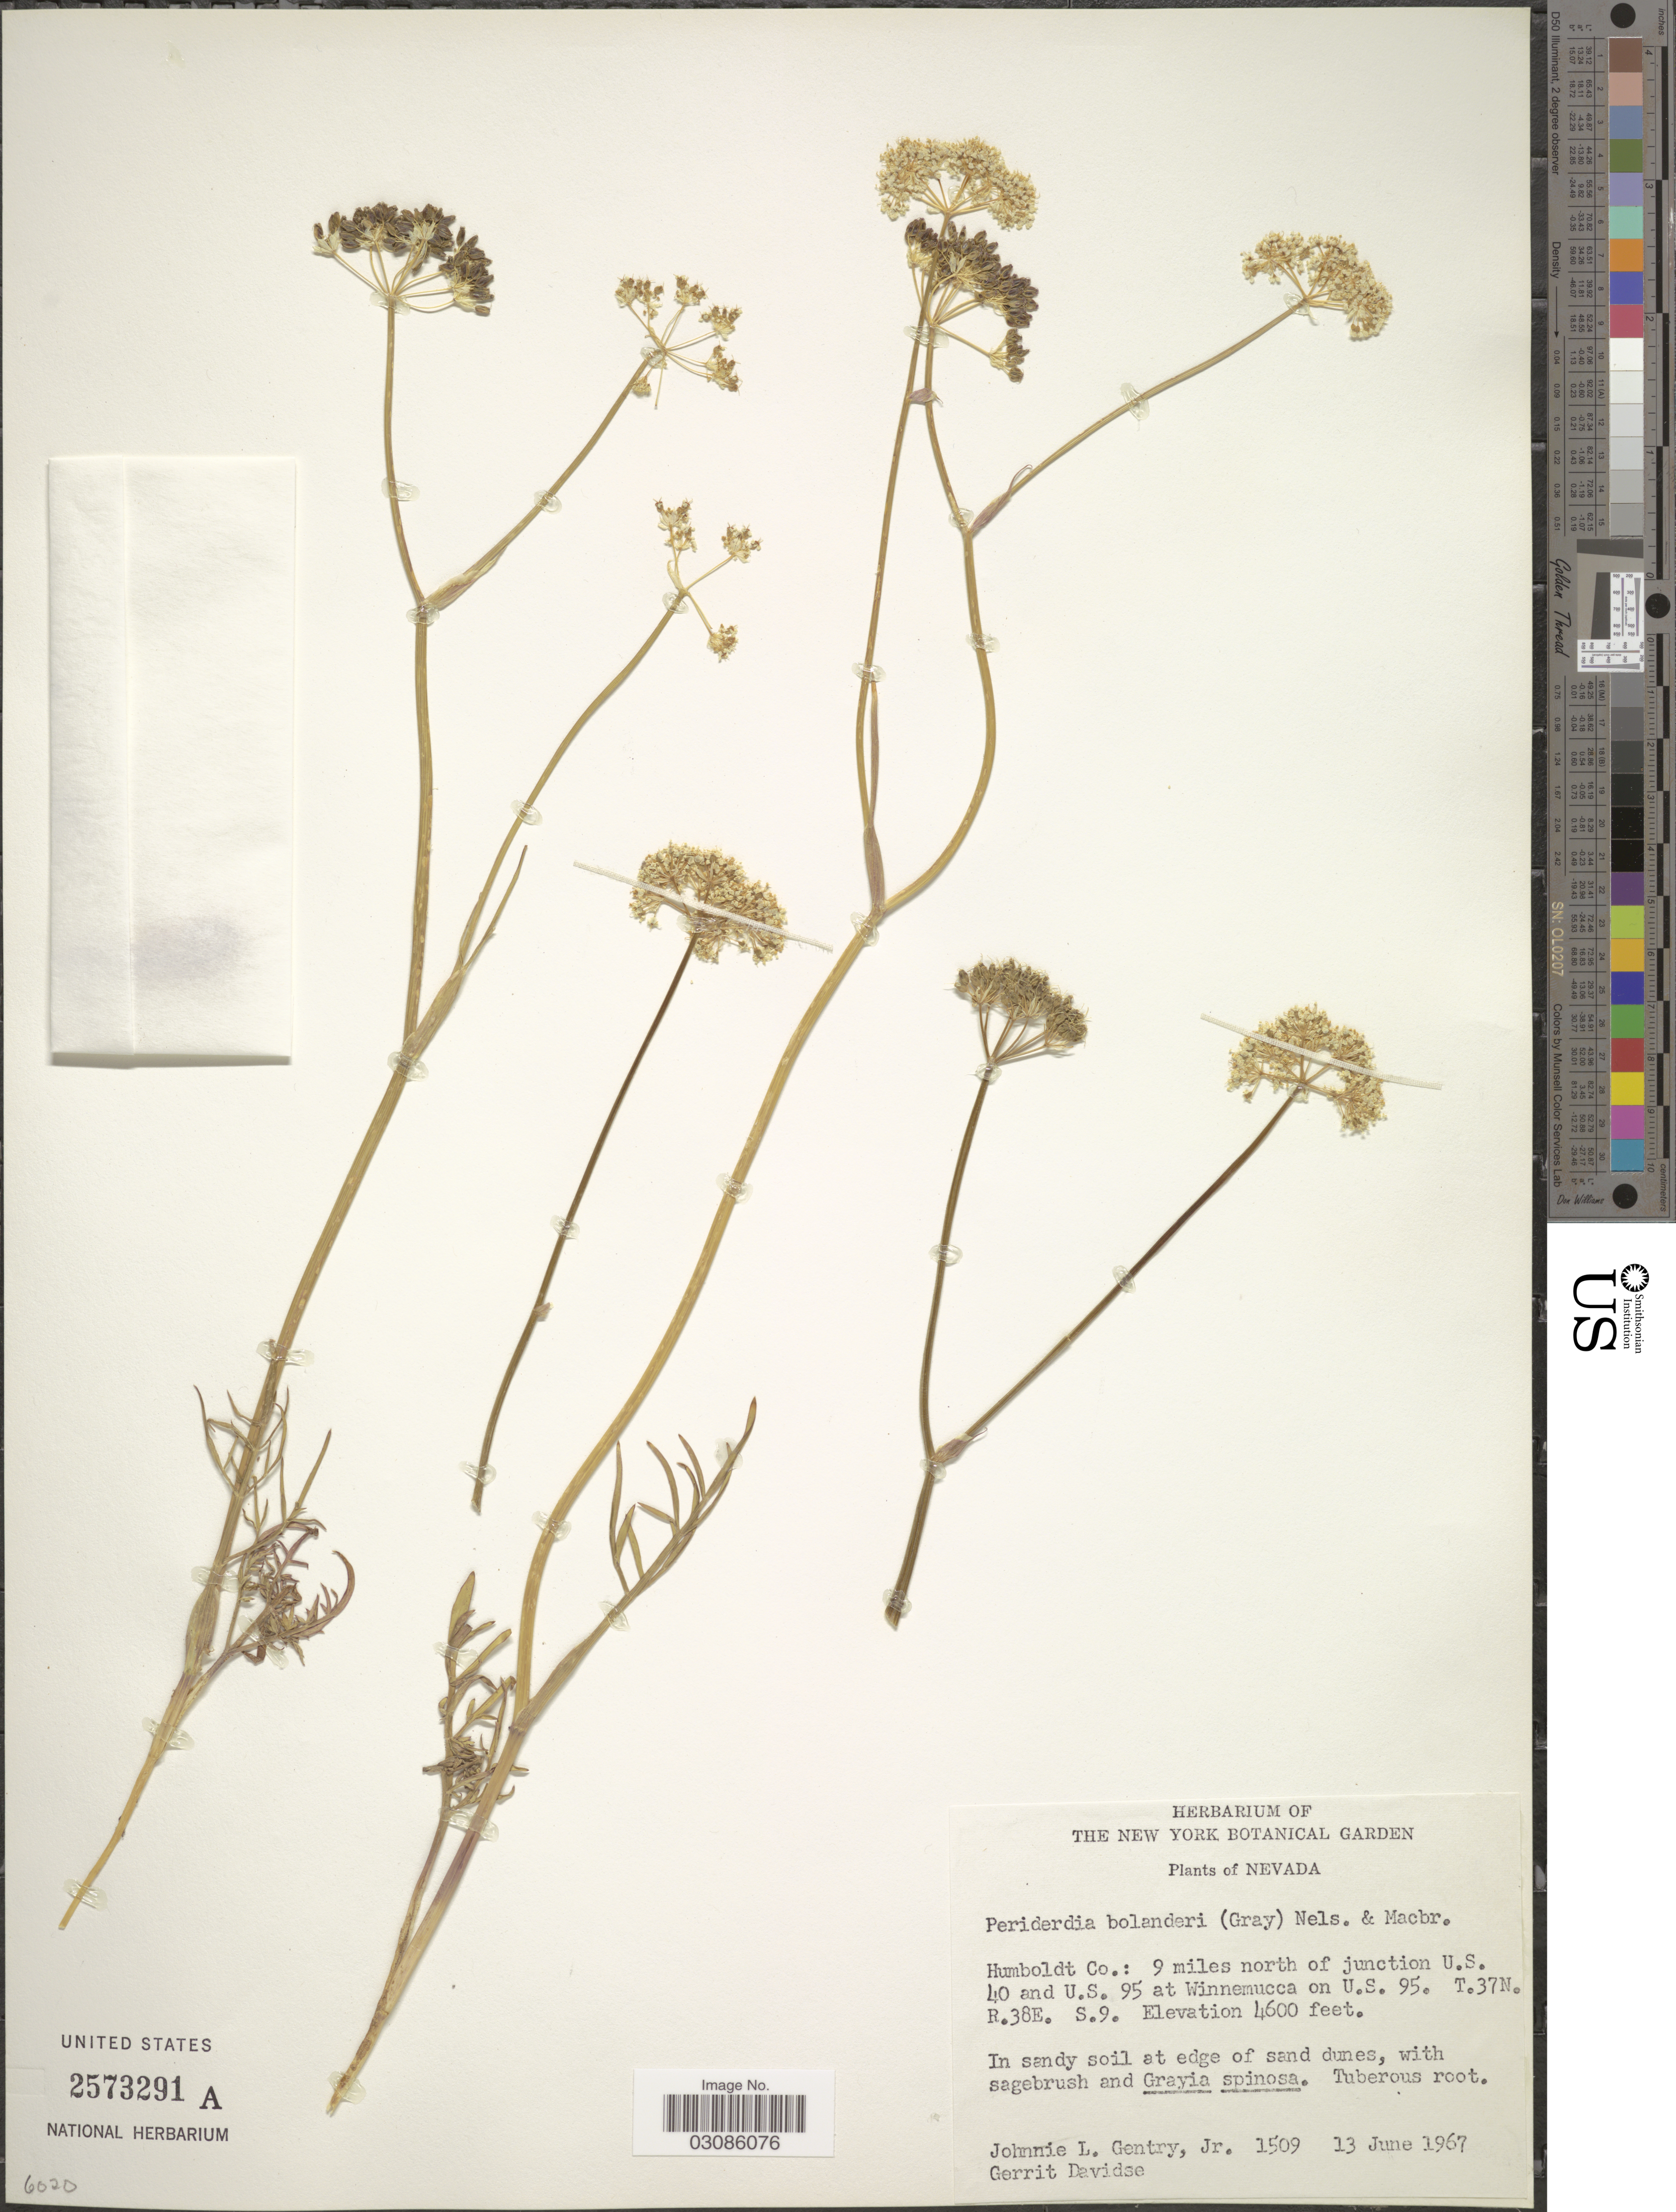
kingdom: Plantae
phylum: Tracheophyta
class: Magnoliopsida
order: Apiales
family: Apiaceae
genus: Perideridia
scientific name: Perideridia bolanderi subsp. bolanderi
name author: (A. Gray) A. Nelson & J.F. Macbr.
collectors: J. L. Gentry & G. Davidse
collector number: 1509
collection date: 1967-06-13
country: United States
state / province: Nevada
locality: Humboldt Co.: 9 miles north of junction U.S. 40 and U.S. 95 at Winnemucca on U.S. 95. T.37N. R.38E. S.9.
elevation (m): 1402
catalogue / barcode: US 2573291A